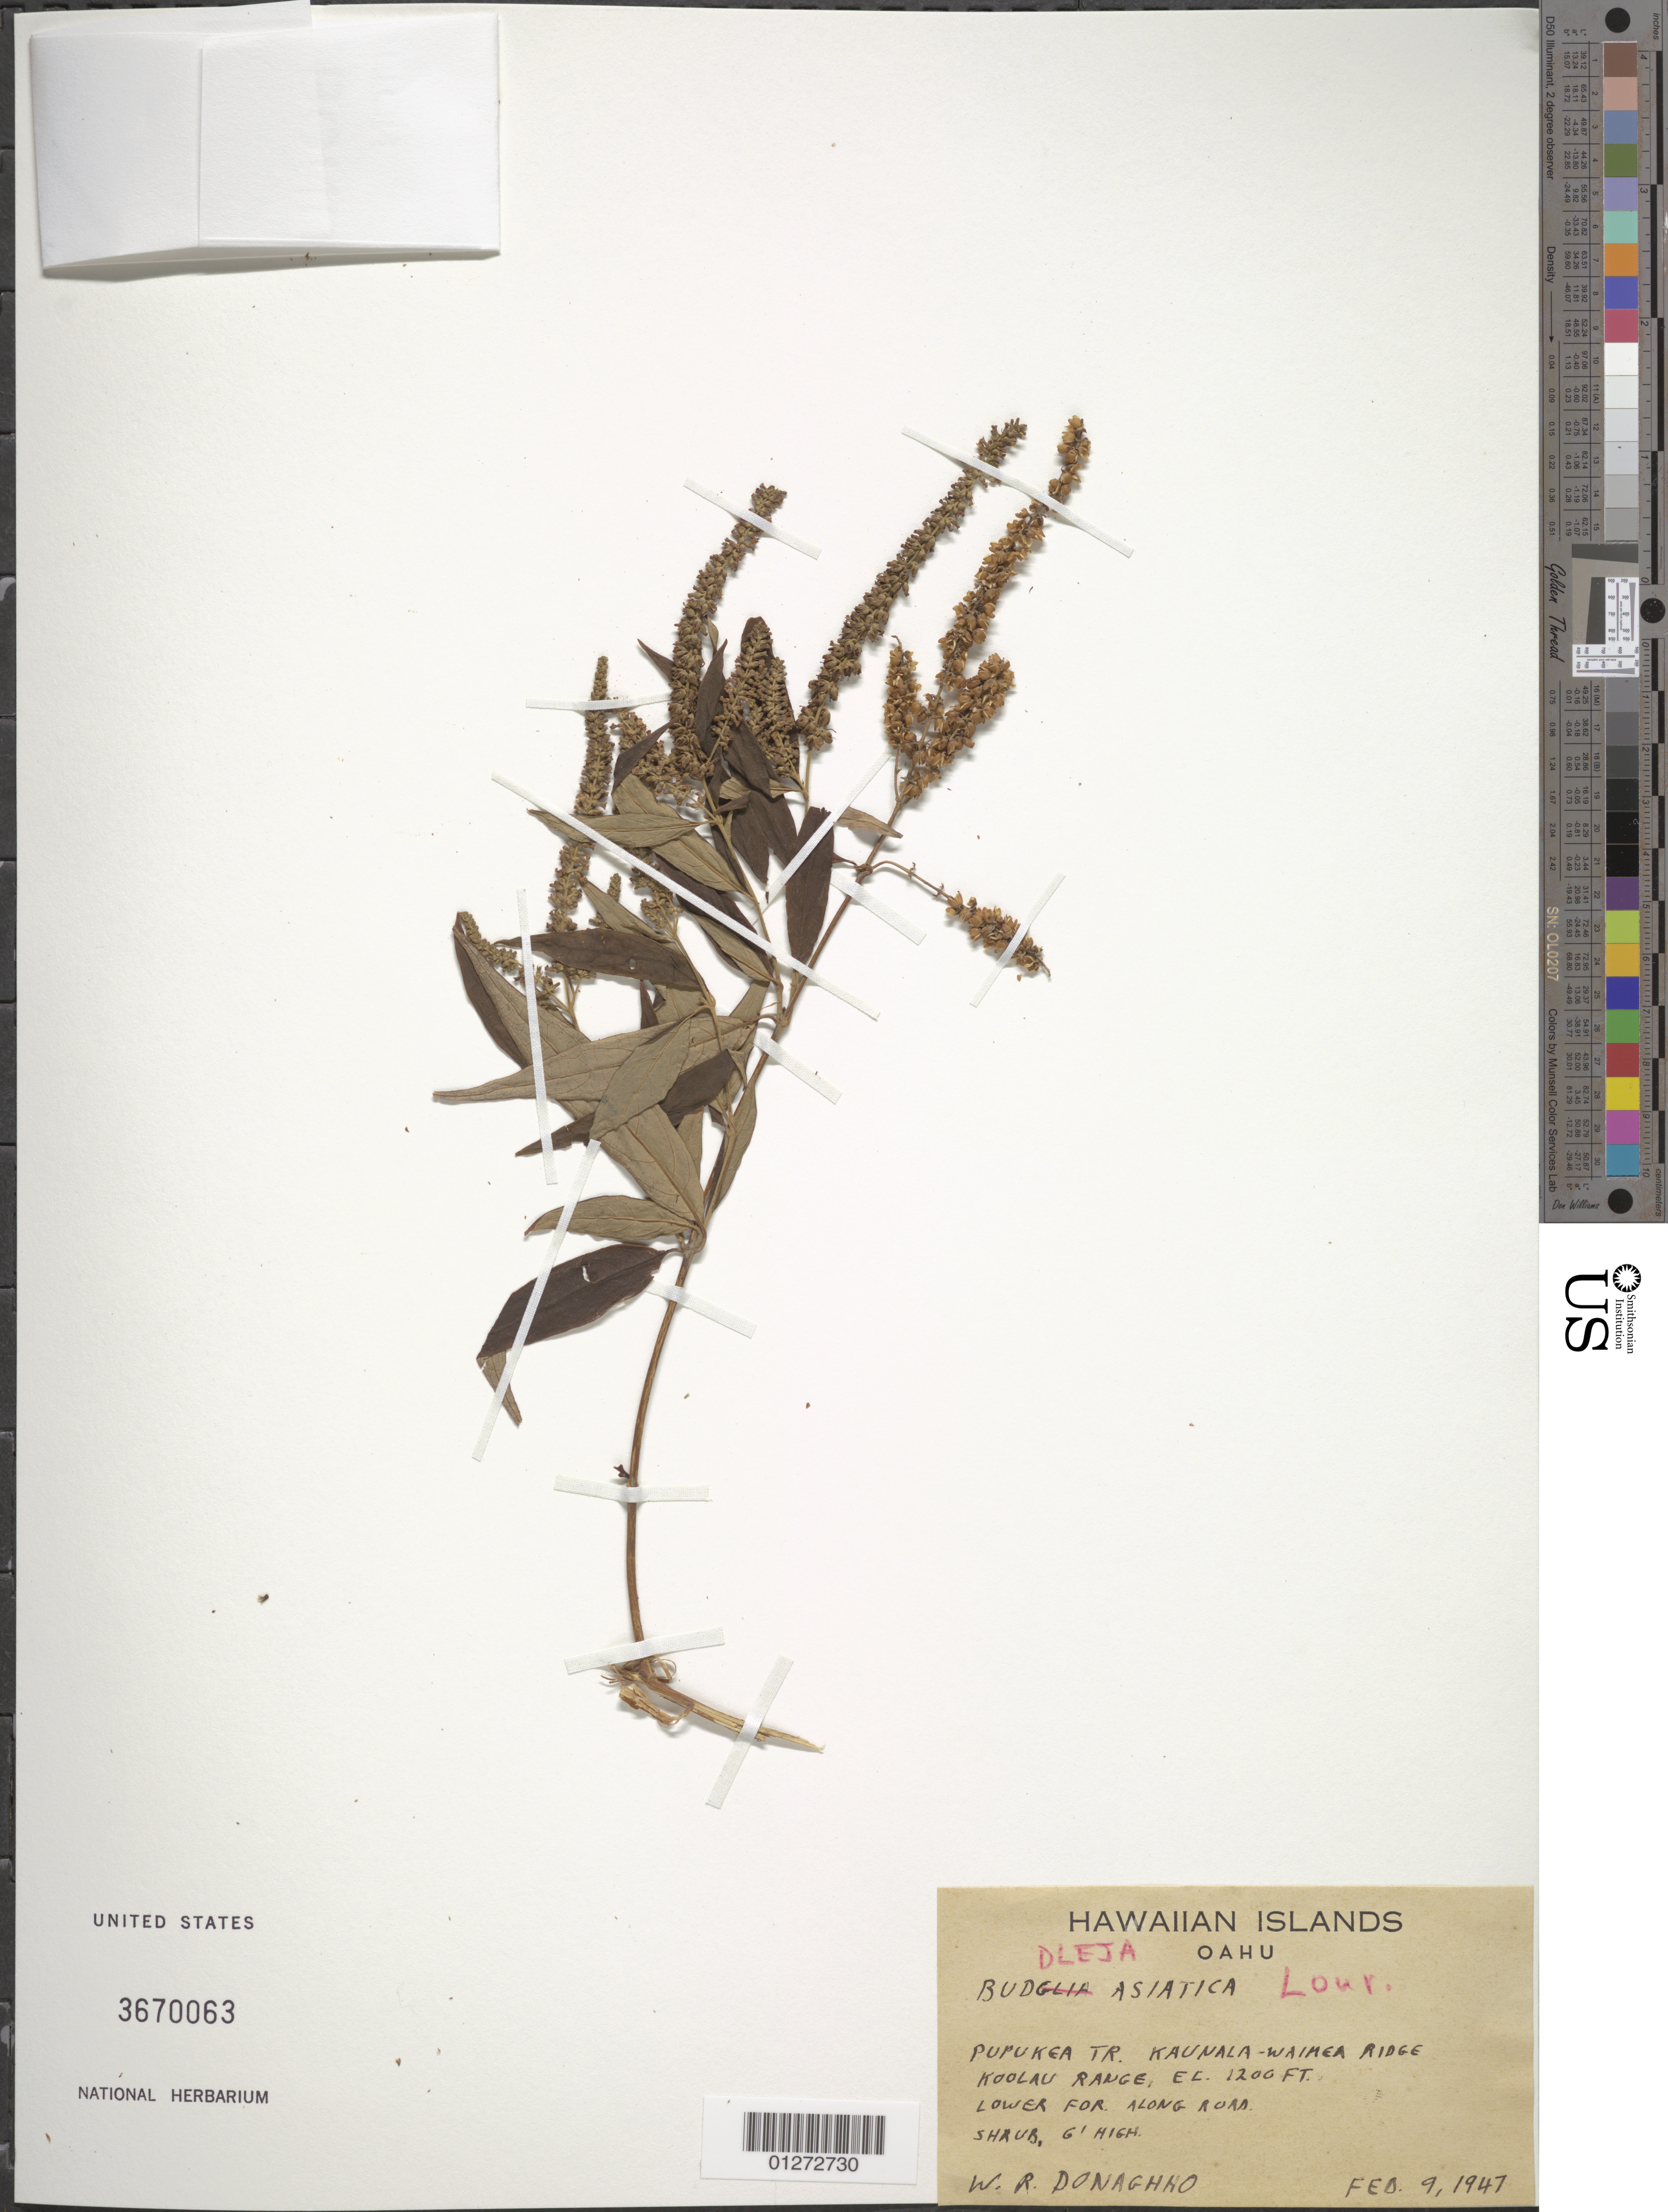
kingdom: Plantae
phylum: Tracheophyta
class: Magnoliopsida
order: Lamiales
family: Scrophulariaceae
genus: Buddleja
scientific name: Buddleja asiatica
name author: Lour.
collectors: W. Donaghho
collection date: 1947-02-09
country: United States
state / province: Hawaii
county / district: Honolulu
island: Oahu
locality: Pupukea Tr., Kaunala-Waimea Ridge, Koolau Range.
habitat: Lower forest along road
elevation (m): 366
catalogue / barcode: US 3670063